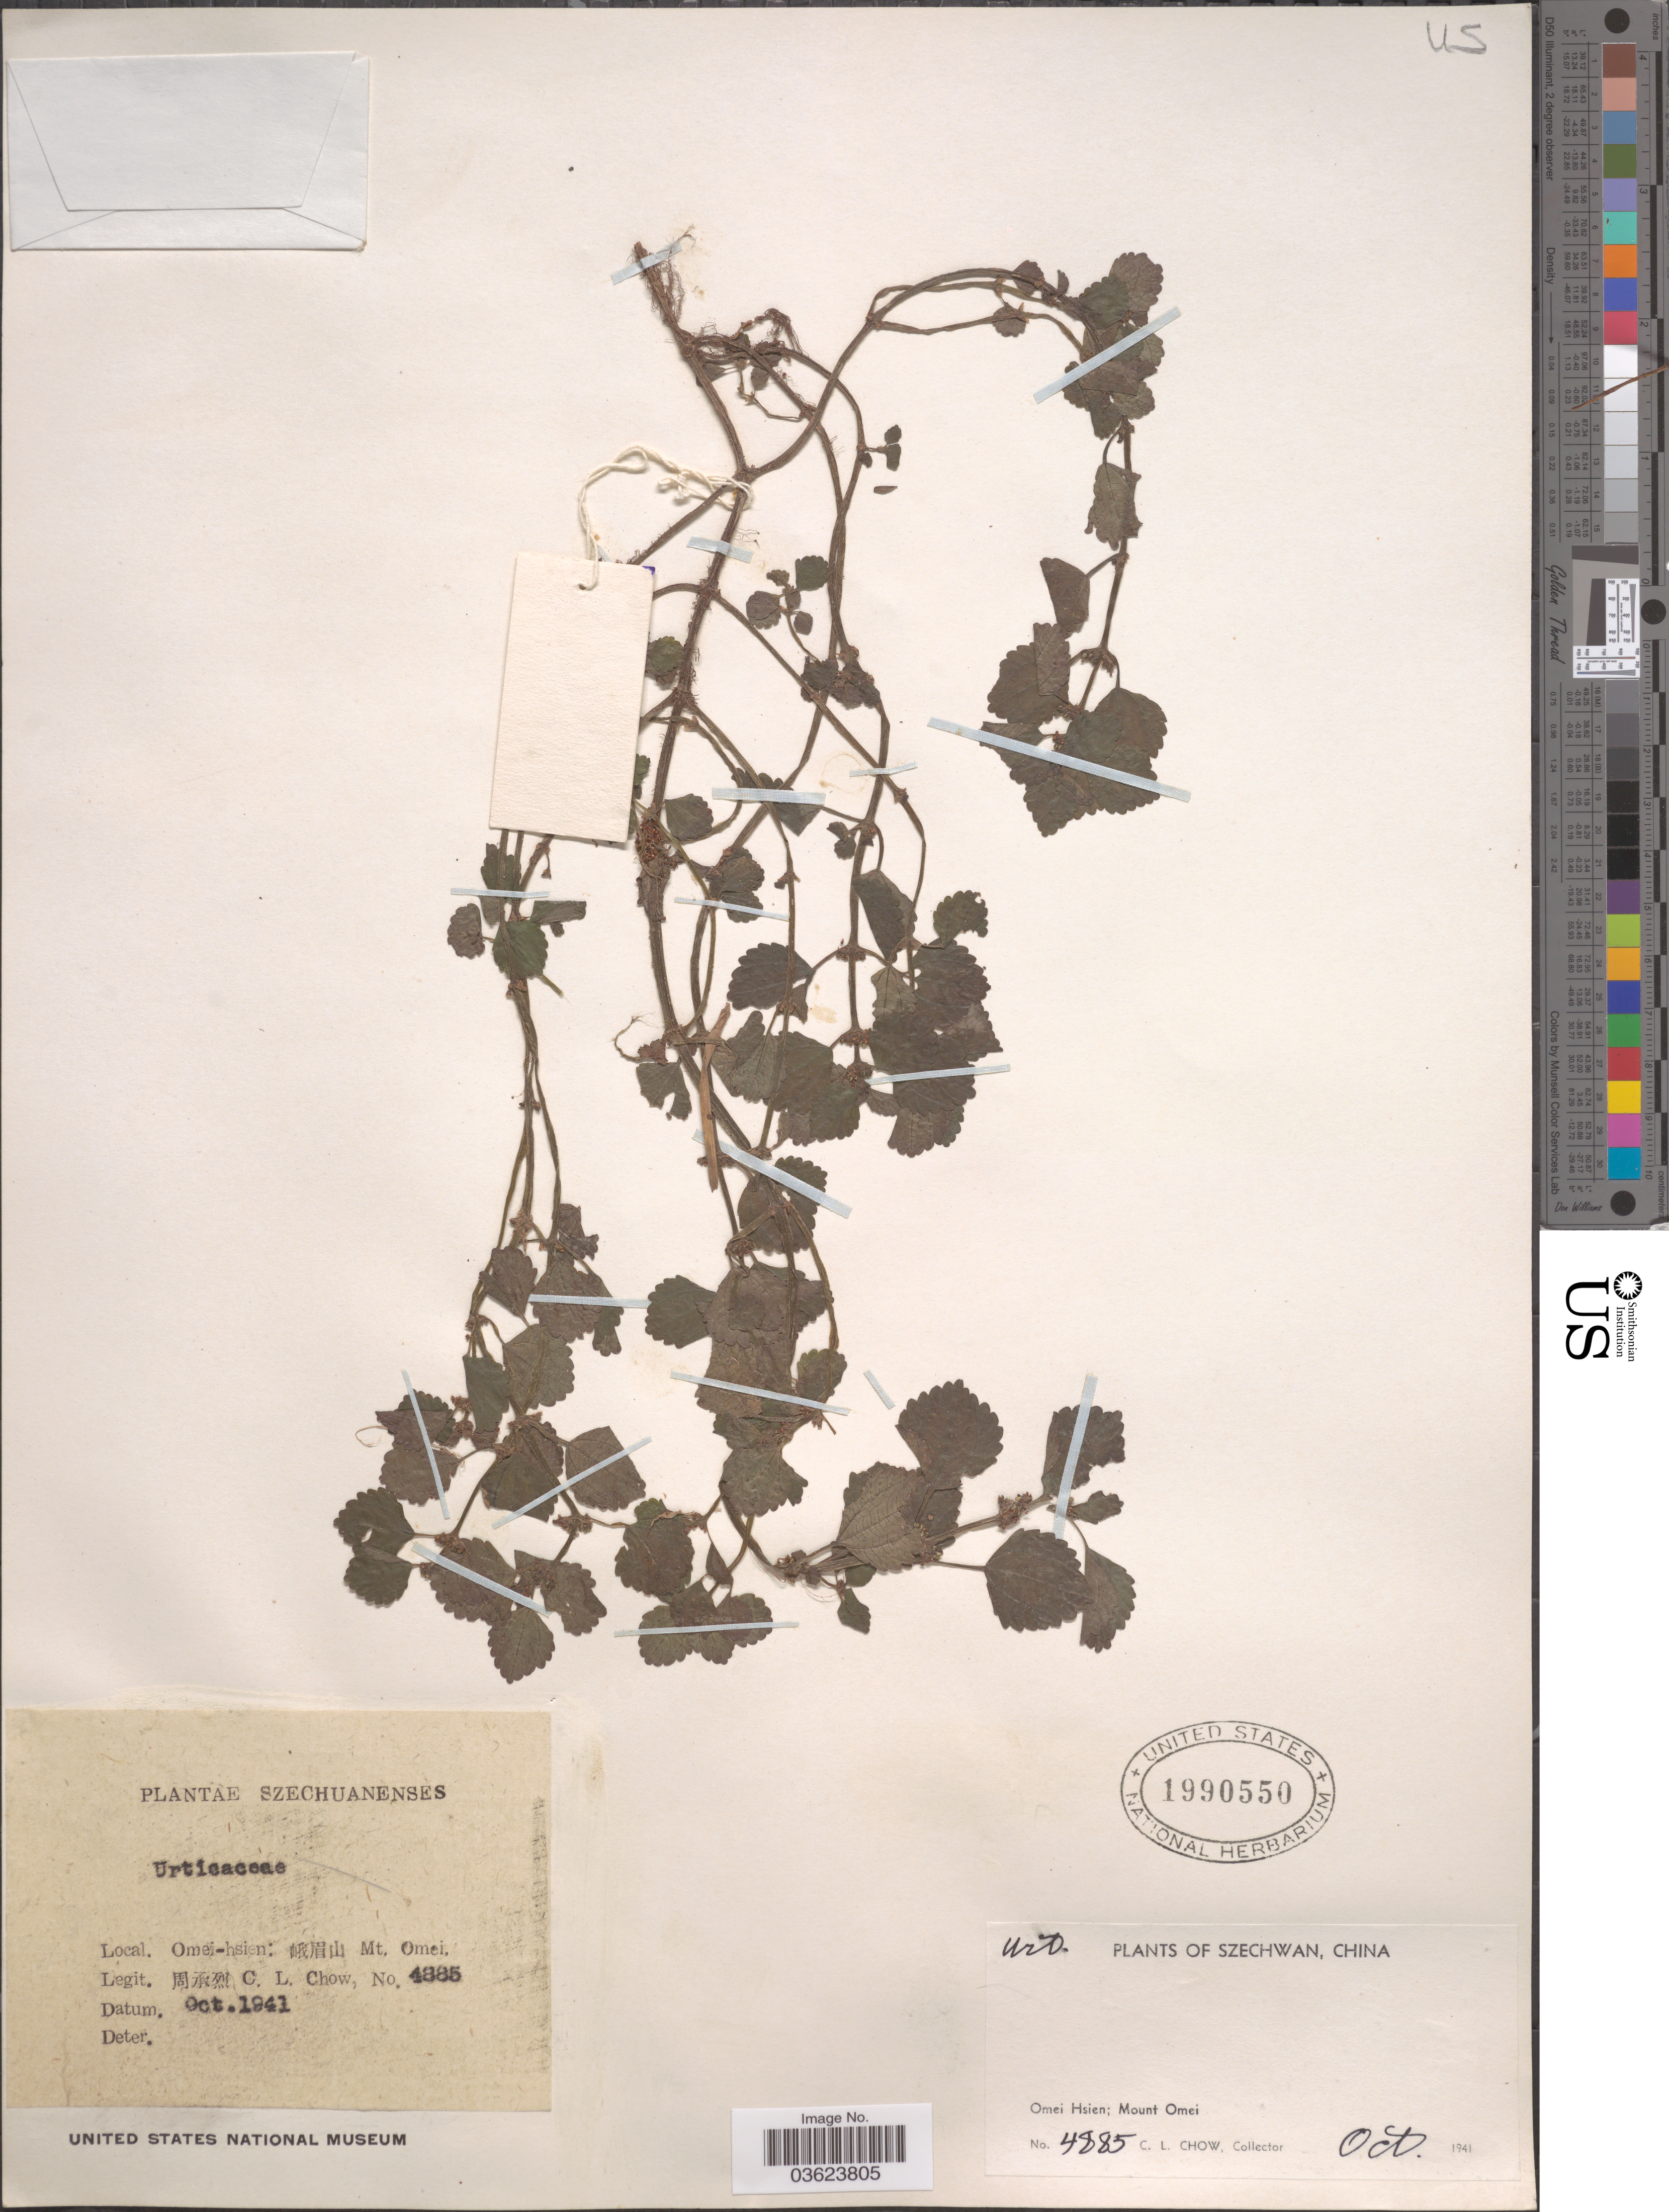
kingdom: Plantae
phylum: Tracheophyta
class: Magnoliopsida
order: Rosales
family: Urticaceae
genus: Pilea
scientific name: Pilea sp.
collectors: C. Chow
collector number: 4885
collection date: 1941-10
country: China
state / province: Sichuan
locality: Szechwan. Omei Hsien; Mount Omei.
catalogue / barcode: US 1990550